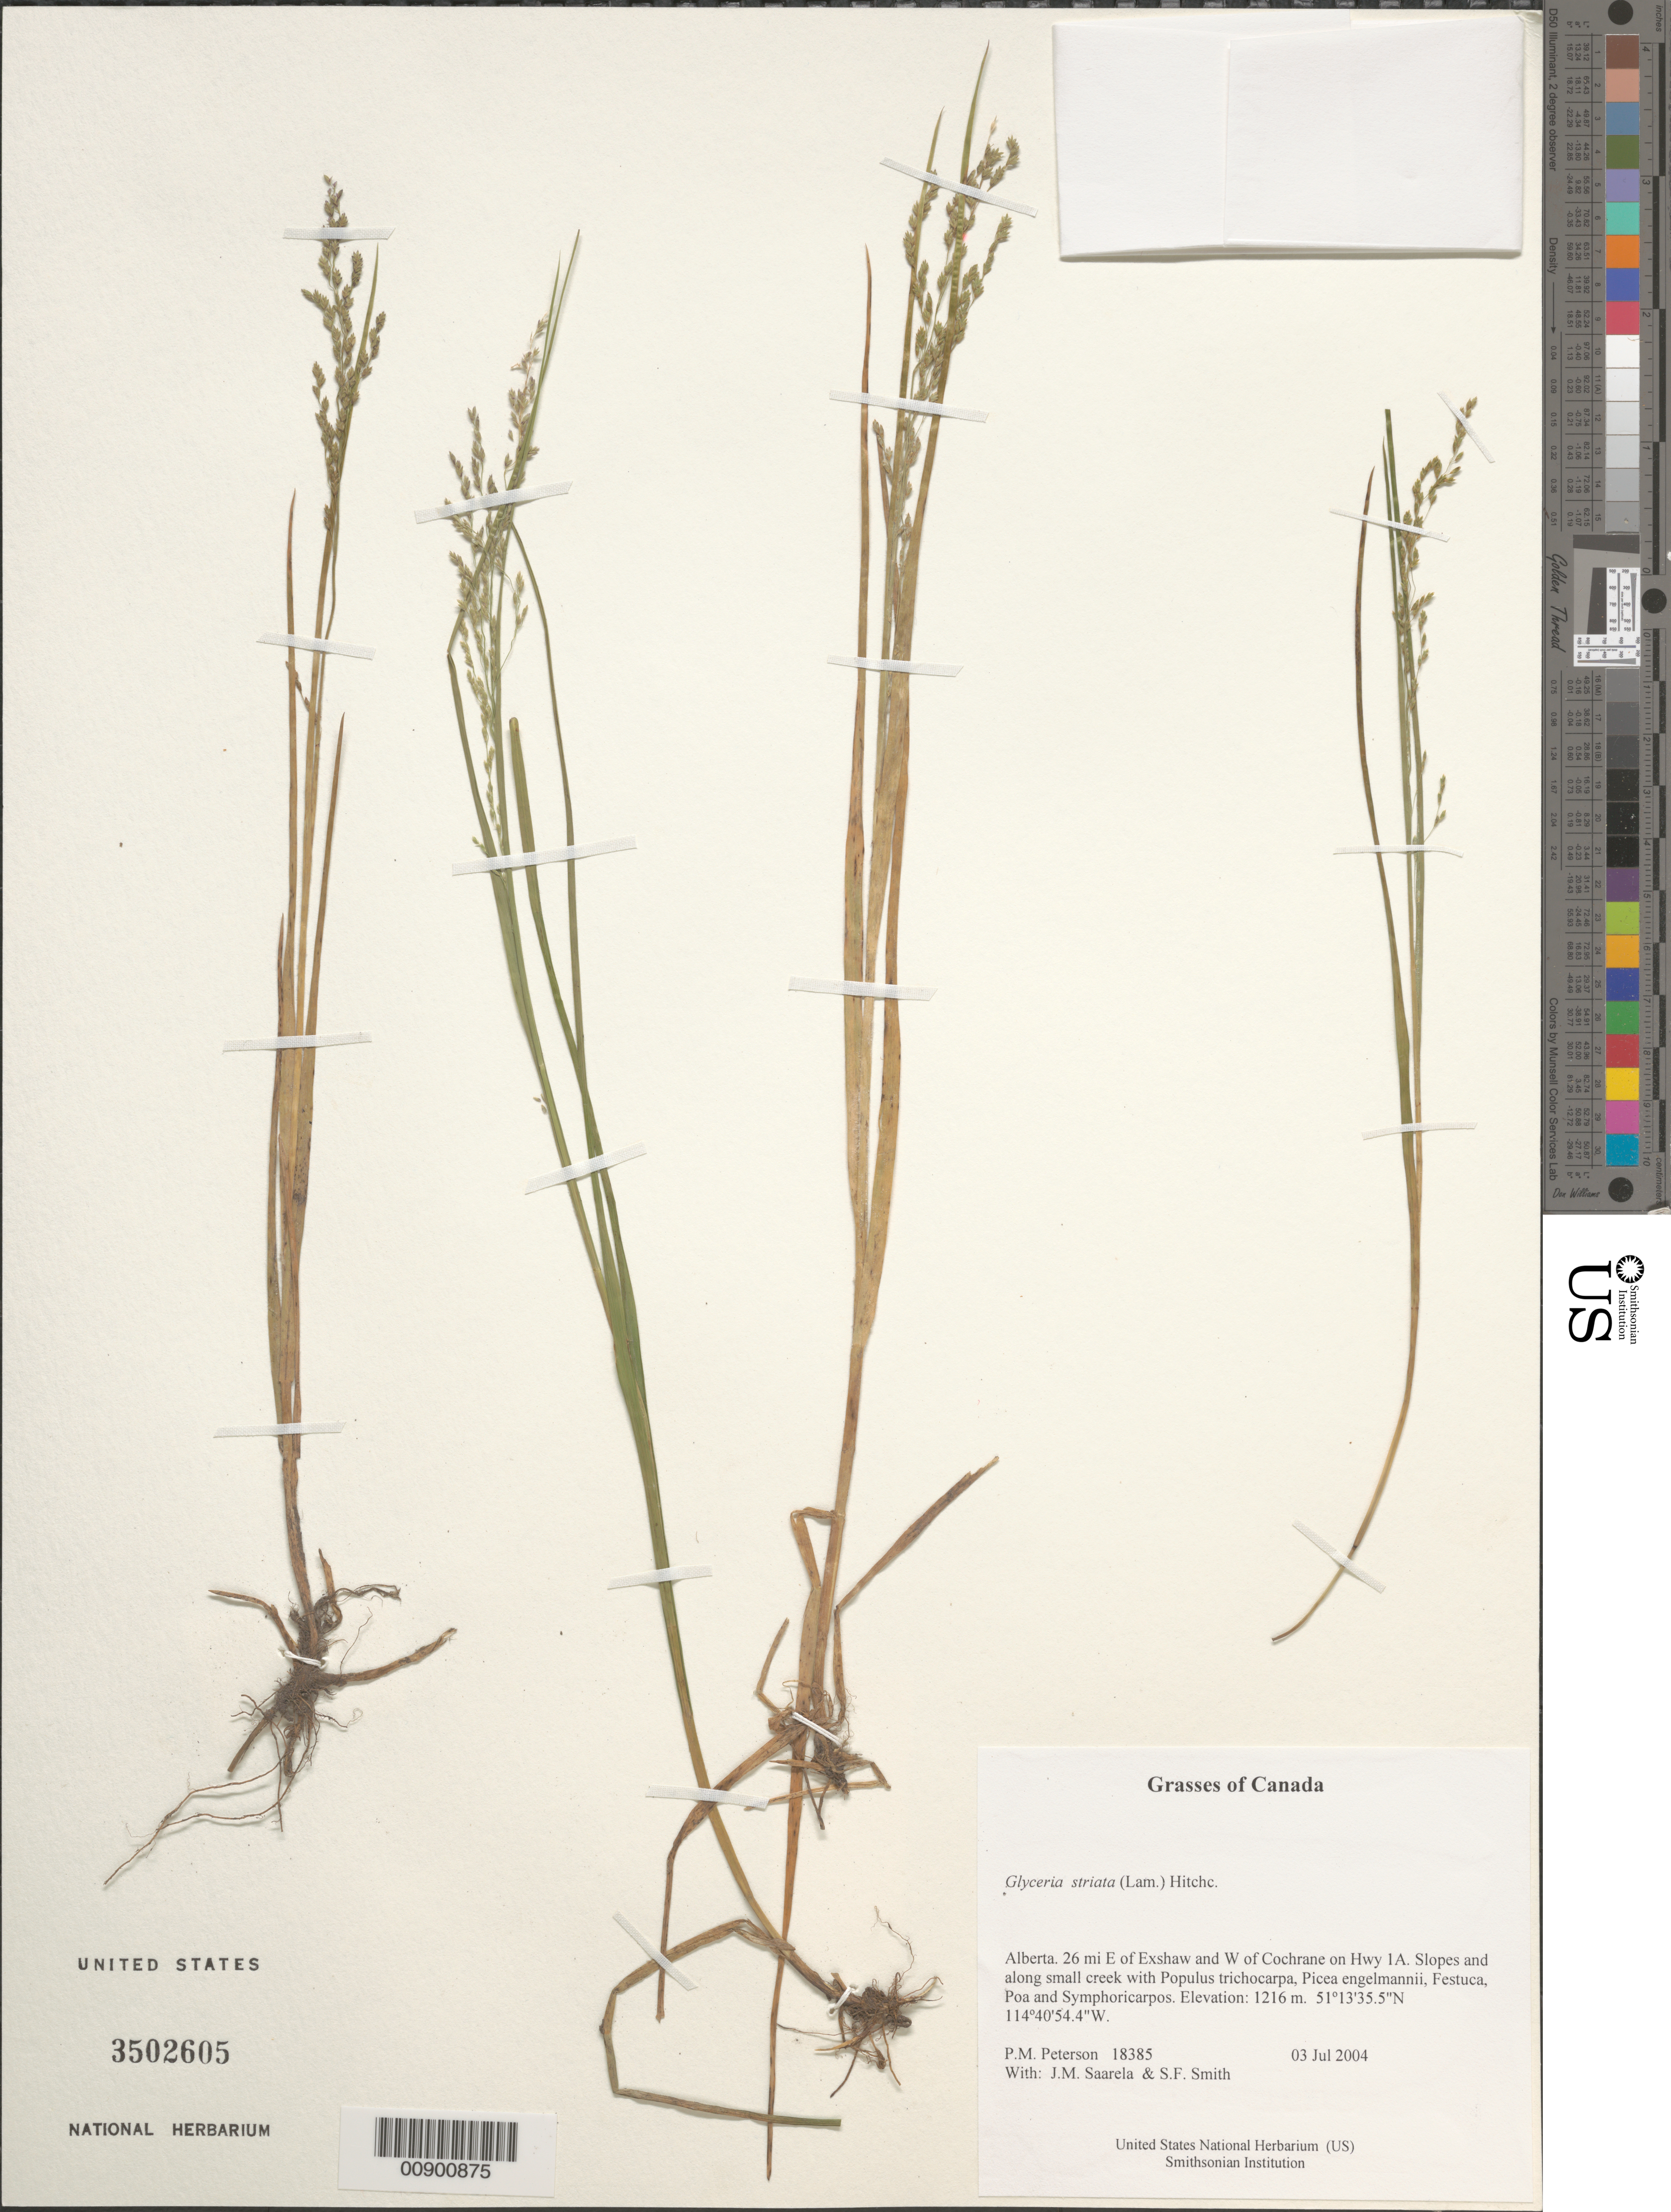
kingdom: Plantae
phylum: Tracheophyta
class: Liliopsida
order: Poales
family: Poaceae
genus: Glyceria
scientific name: Glyceria striata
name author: (Lam.) Hitchc.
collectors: P. M. Peterson, J. Saarela & S.F. Smith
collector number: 18385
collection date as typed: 03 Jul 2004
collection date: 2004-07-03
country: Canada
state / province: Alberta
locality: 26 mi E of Exshaw and W of Cochrane on Hwy 1A. Slopes and along small creek with Populus trichocarpa, Picea engelmannii, Festuca, Poa and Symphoricarpos.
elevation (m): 1216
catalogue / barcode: US 3502605